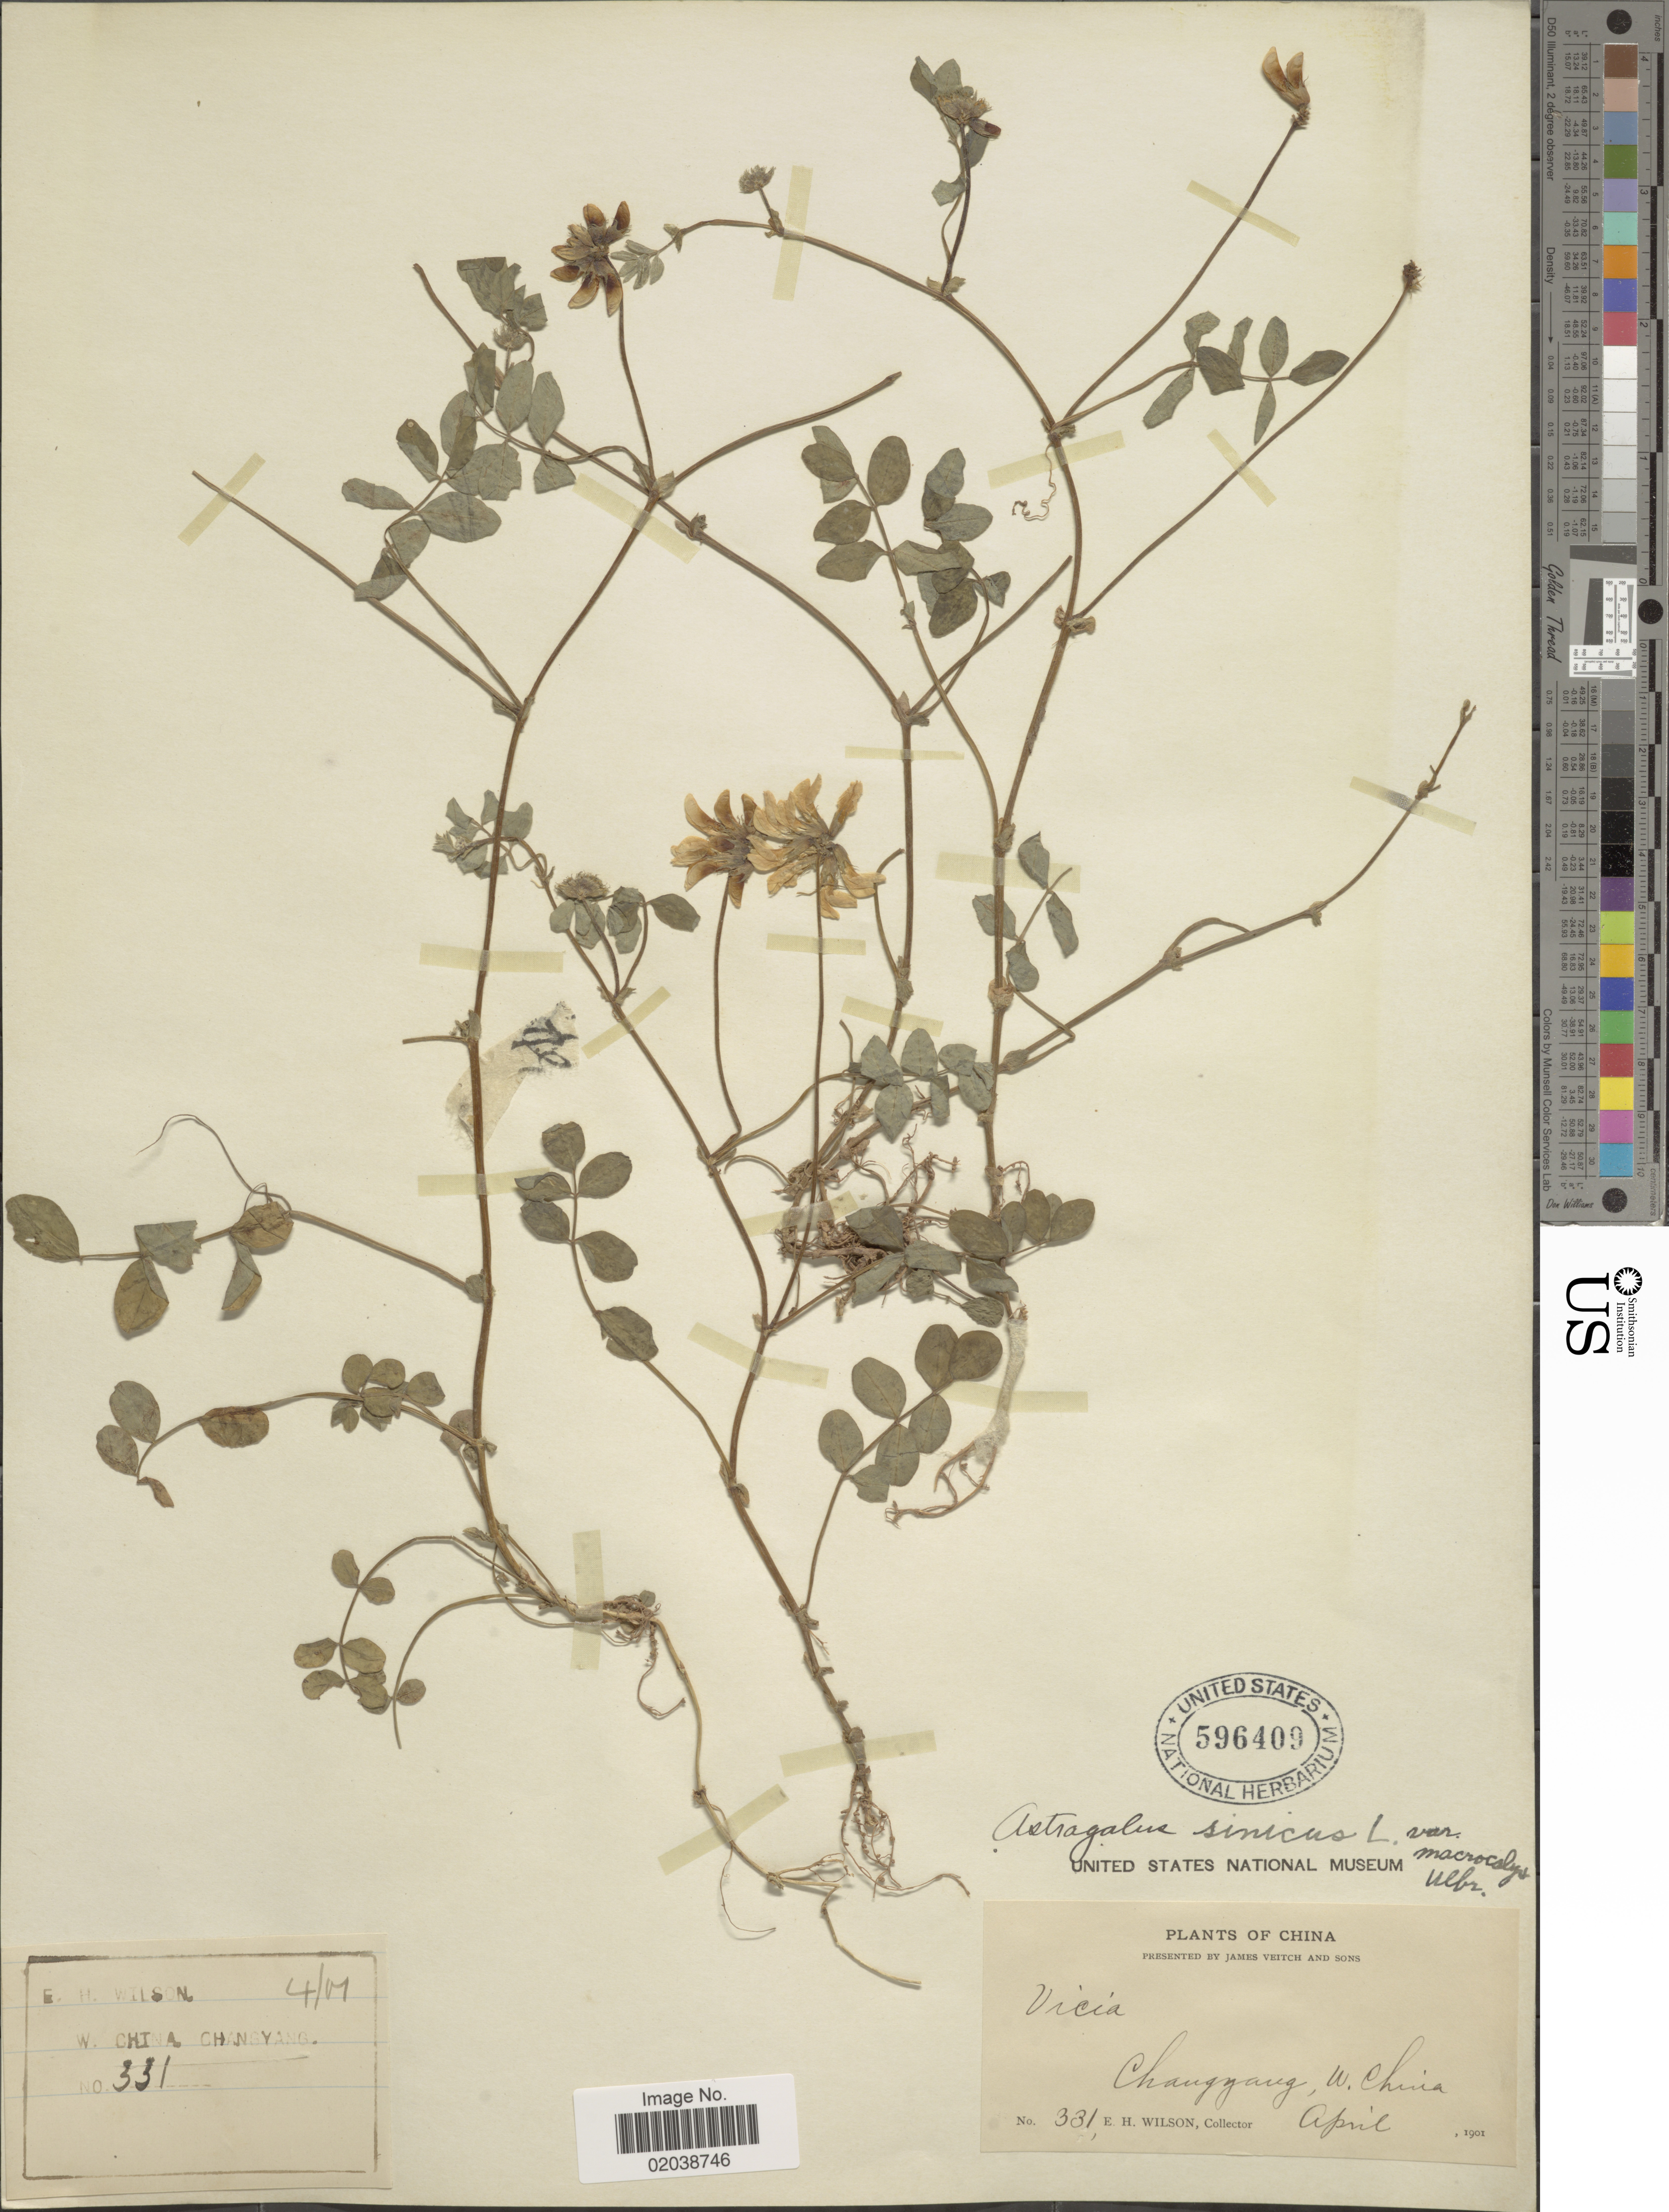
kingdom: Plantae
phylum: Tracheophyta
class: Magnoliopsida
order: Fabales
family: Fabaceae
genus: Astragalus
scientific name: Astragalus sinicus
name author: L.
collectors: E. Wilson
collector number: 331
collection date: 1901-04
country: China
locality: Changyang, West China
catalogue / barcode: US 596409